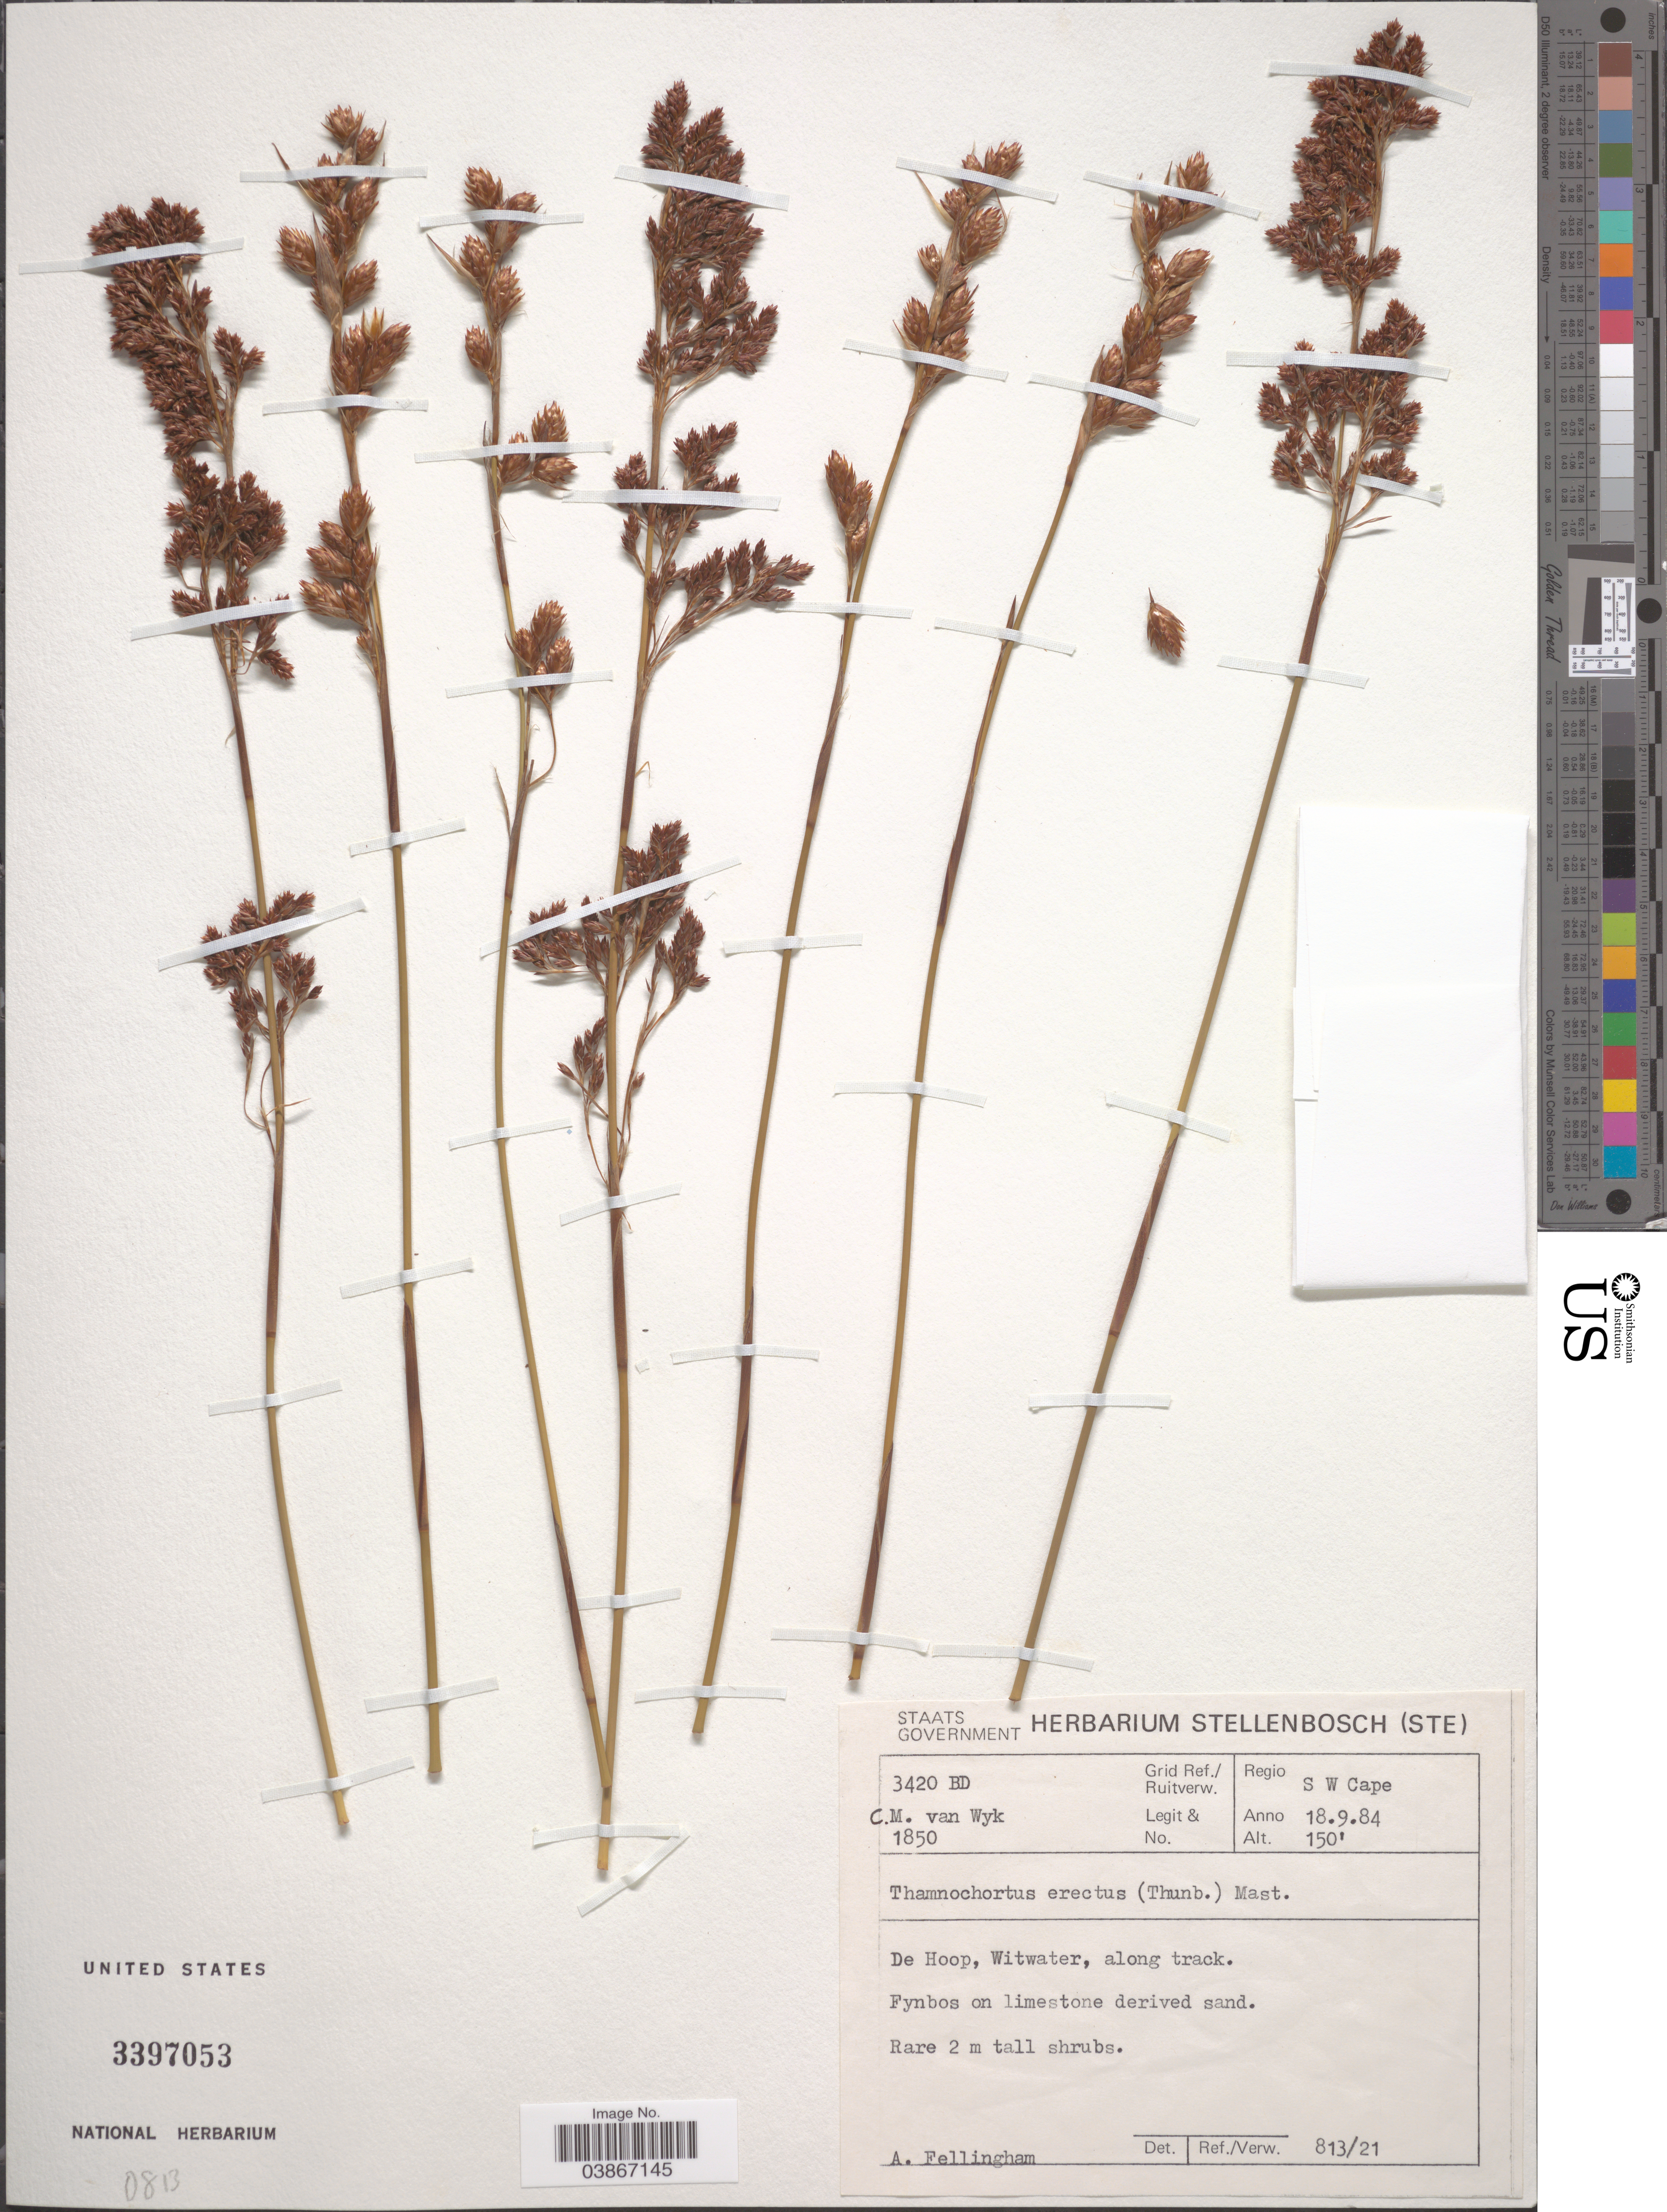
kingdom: Plantae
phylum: Tracheophyta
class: Liliopsida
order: Poales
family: Restionaceae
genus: Thamnochortus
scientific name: Thamnochortus erectus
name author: (Thunb.) Mast.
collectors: C. Van Wyk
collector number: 1850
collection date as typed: Transcribed d/m/y: 18/9/84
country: South Africa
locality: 3420 BD Grid Ref./ Ruitverw. Regio S W Cape. De Hoop, Witwater, along track.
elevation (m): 46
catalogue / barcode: US 3397053